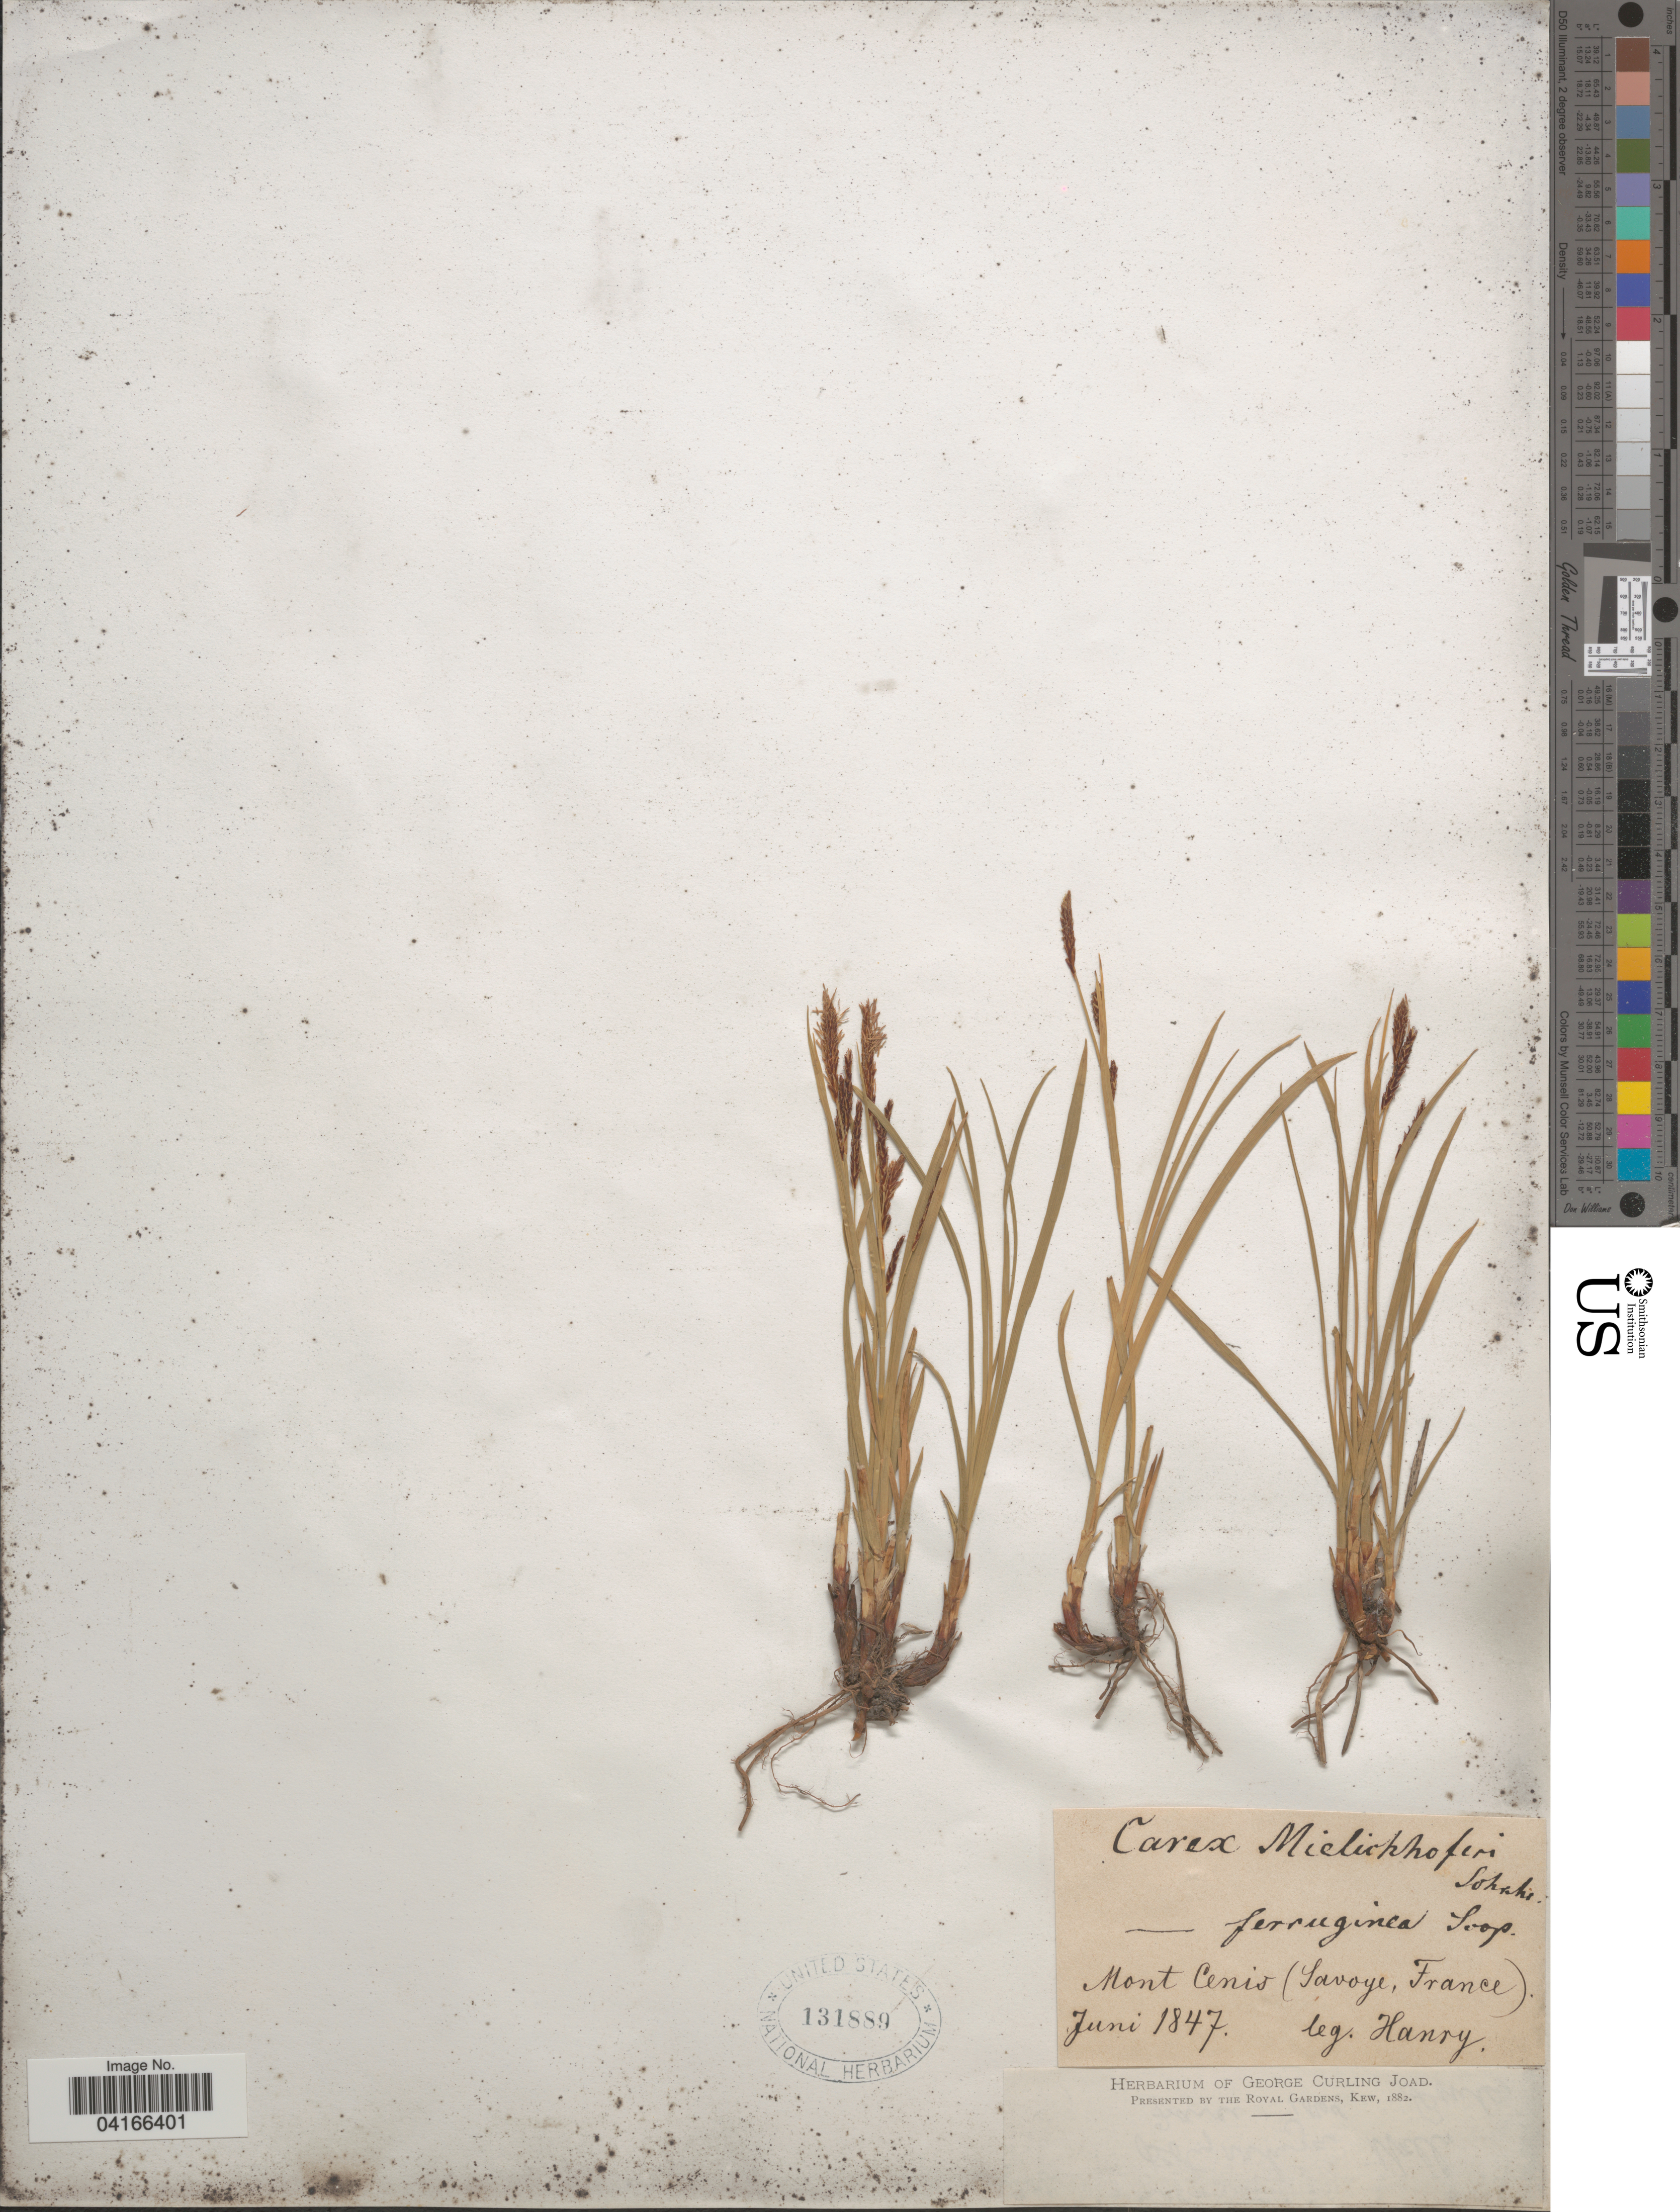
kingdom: Plantae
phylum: Tracheophyta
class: Liliopsida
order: Poales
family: Cyperaceae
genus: Carex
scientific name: Carex mielichhoferi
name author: Schkuhr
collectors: -. Hanry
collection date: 1847-06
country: France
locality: Mont Cenis (Savoye).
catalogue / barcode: US 131889